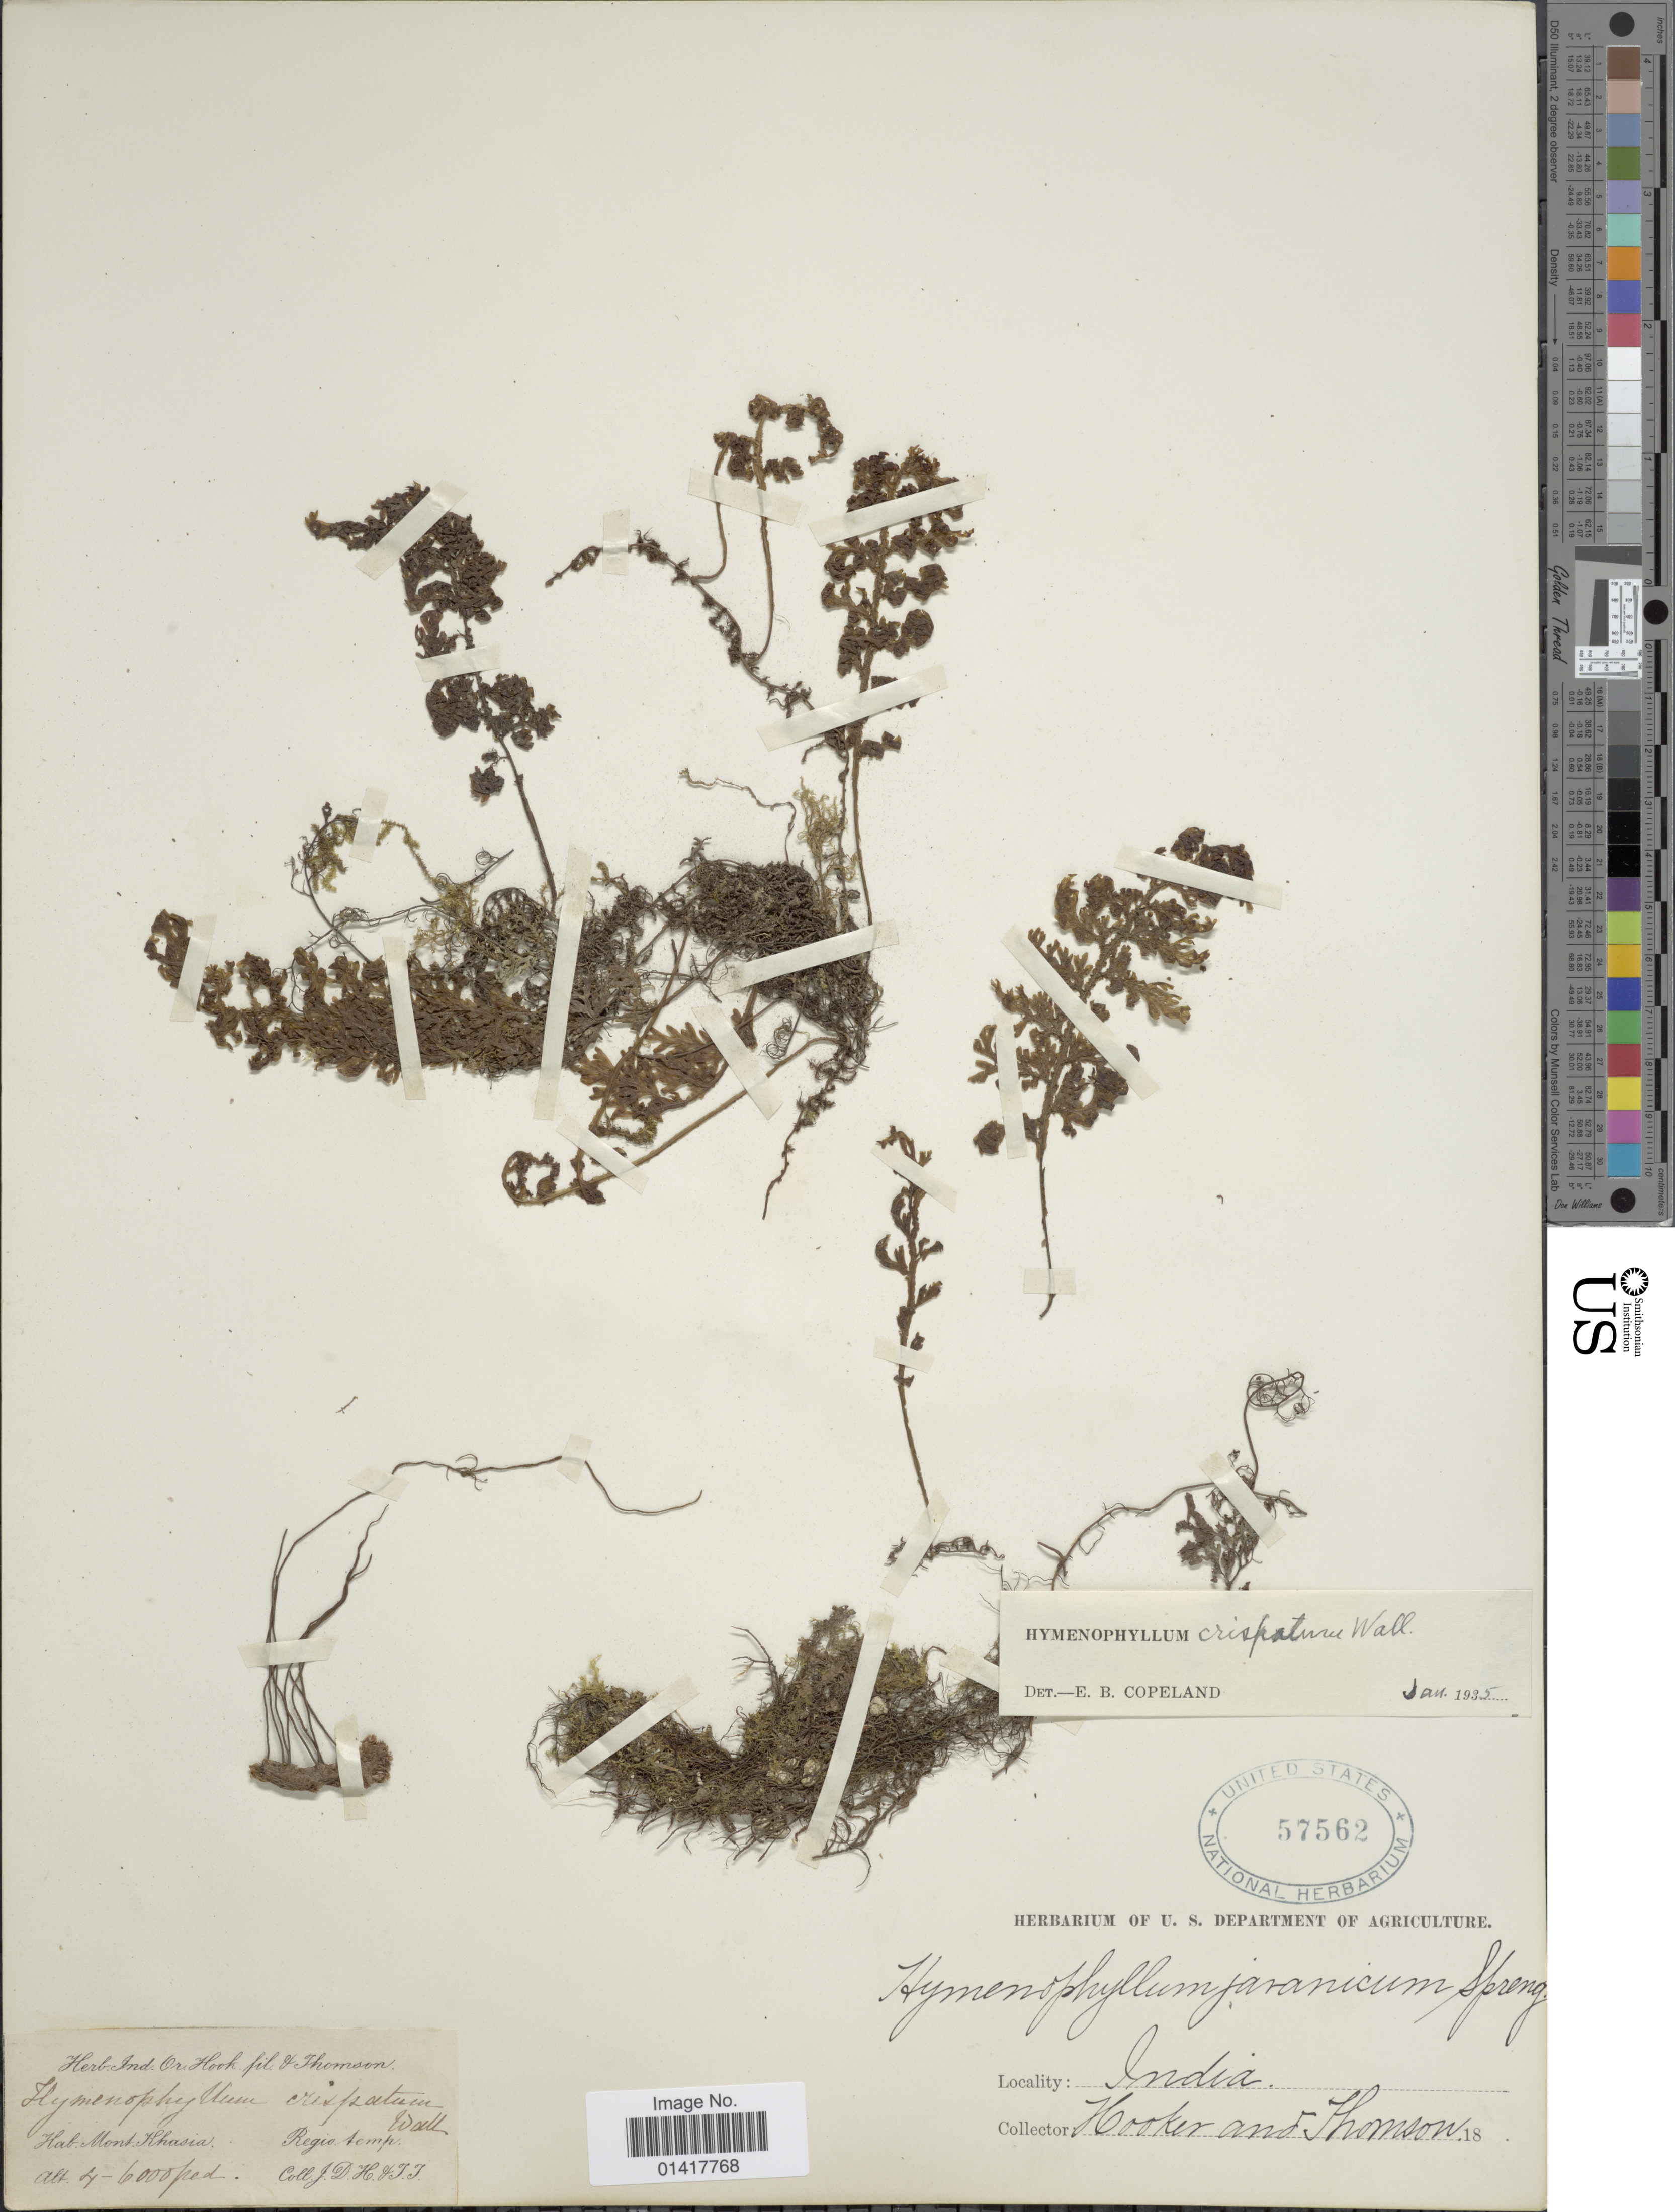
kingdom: Plantae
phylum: Tracheophyta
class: Polypodiopsida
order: Hymenophyllales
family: Hymenophyllaceae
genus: Hymenophyllum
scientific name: Hymenophyllum crispatum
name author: Wall. ex Hook. & Grev.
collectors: J. D. Hooker & T. Thomson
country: India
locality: Mont Khasia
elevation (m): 1219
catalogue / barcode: US 57562